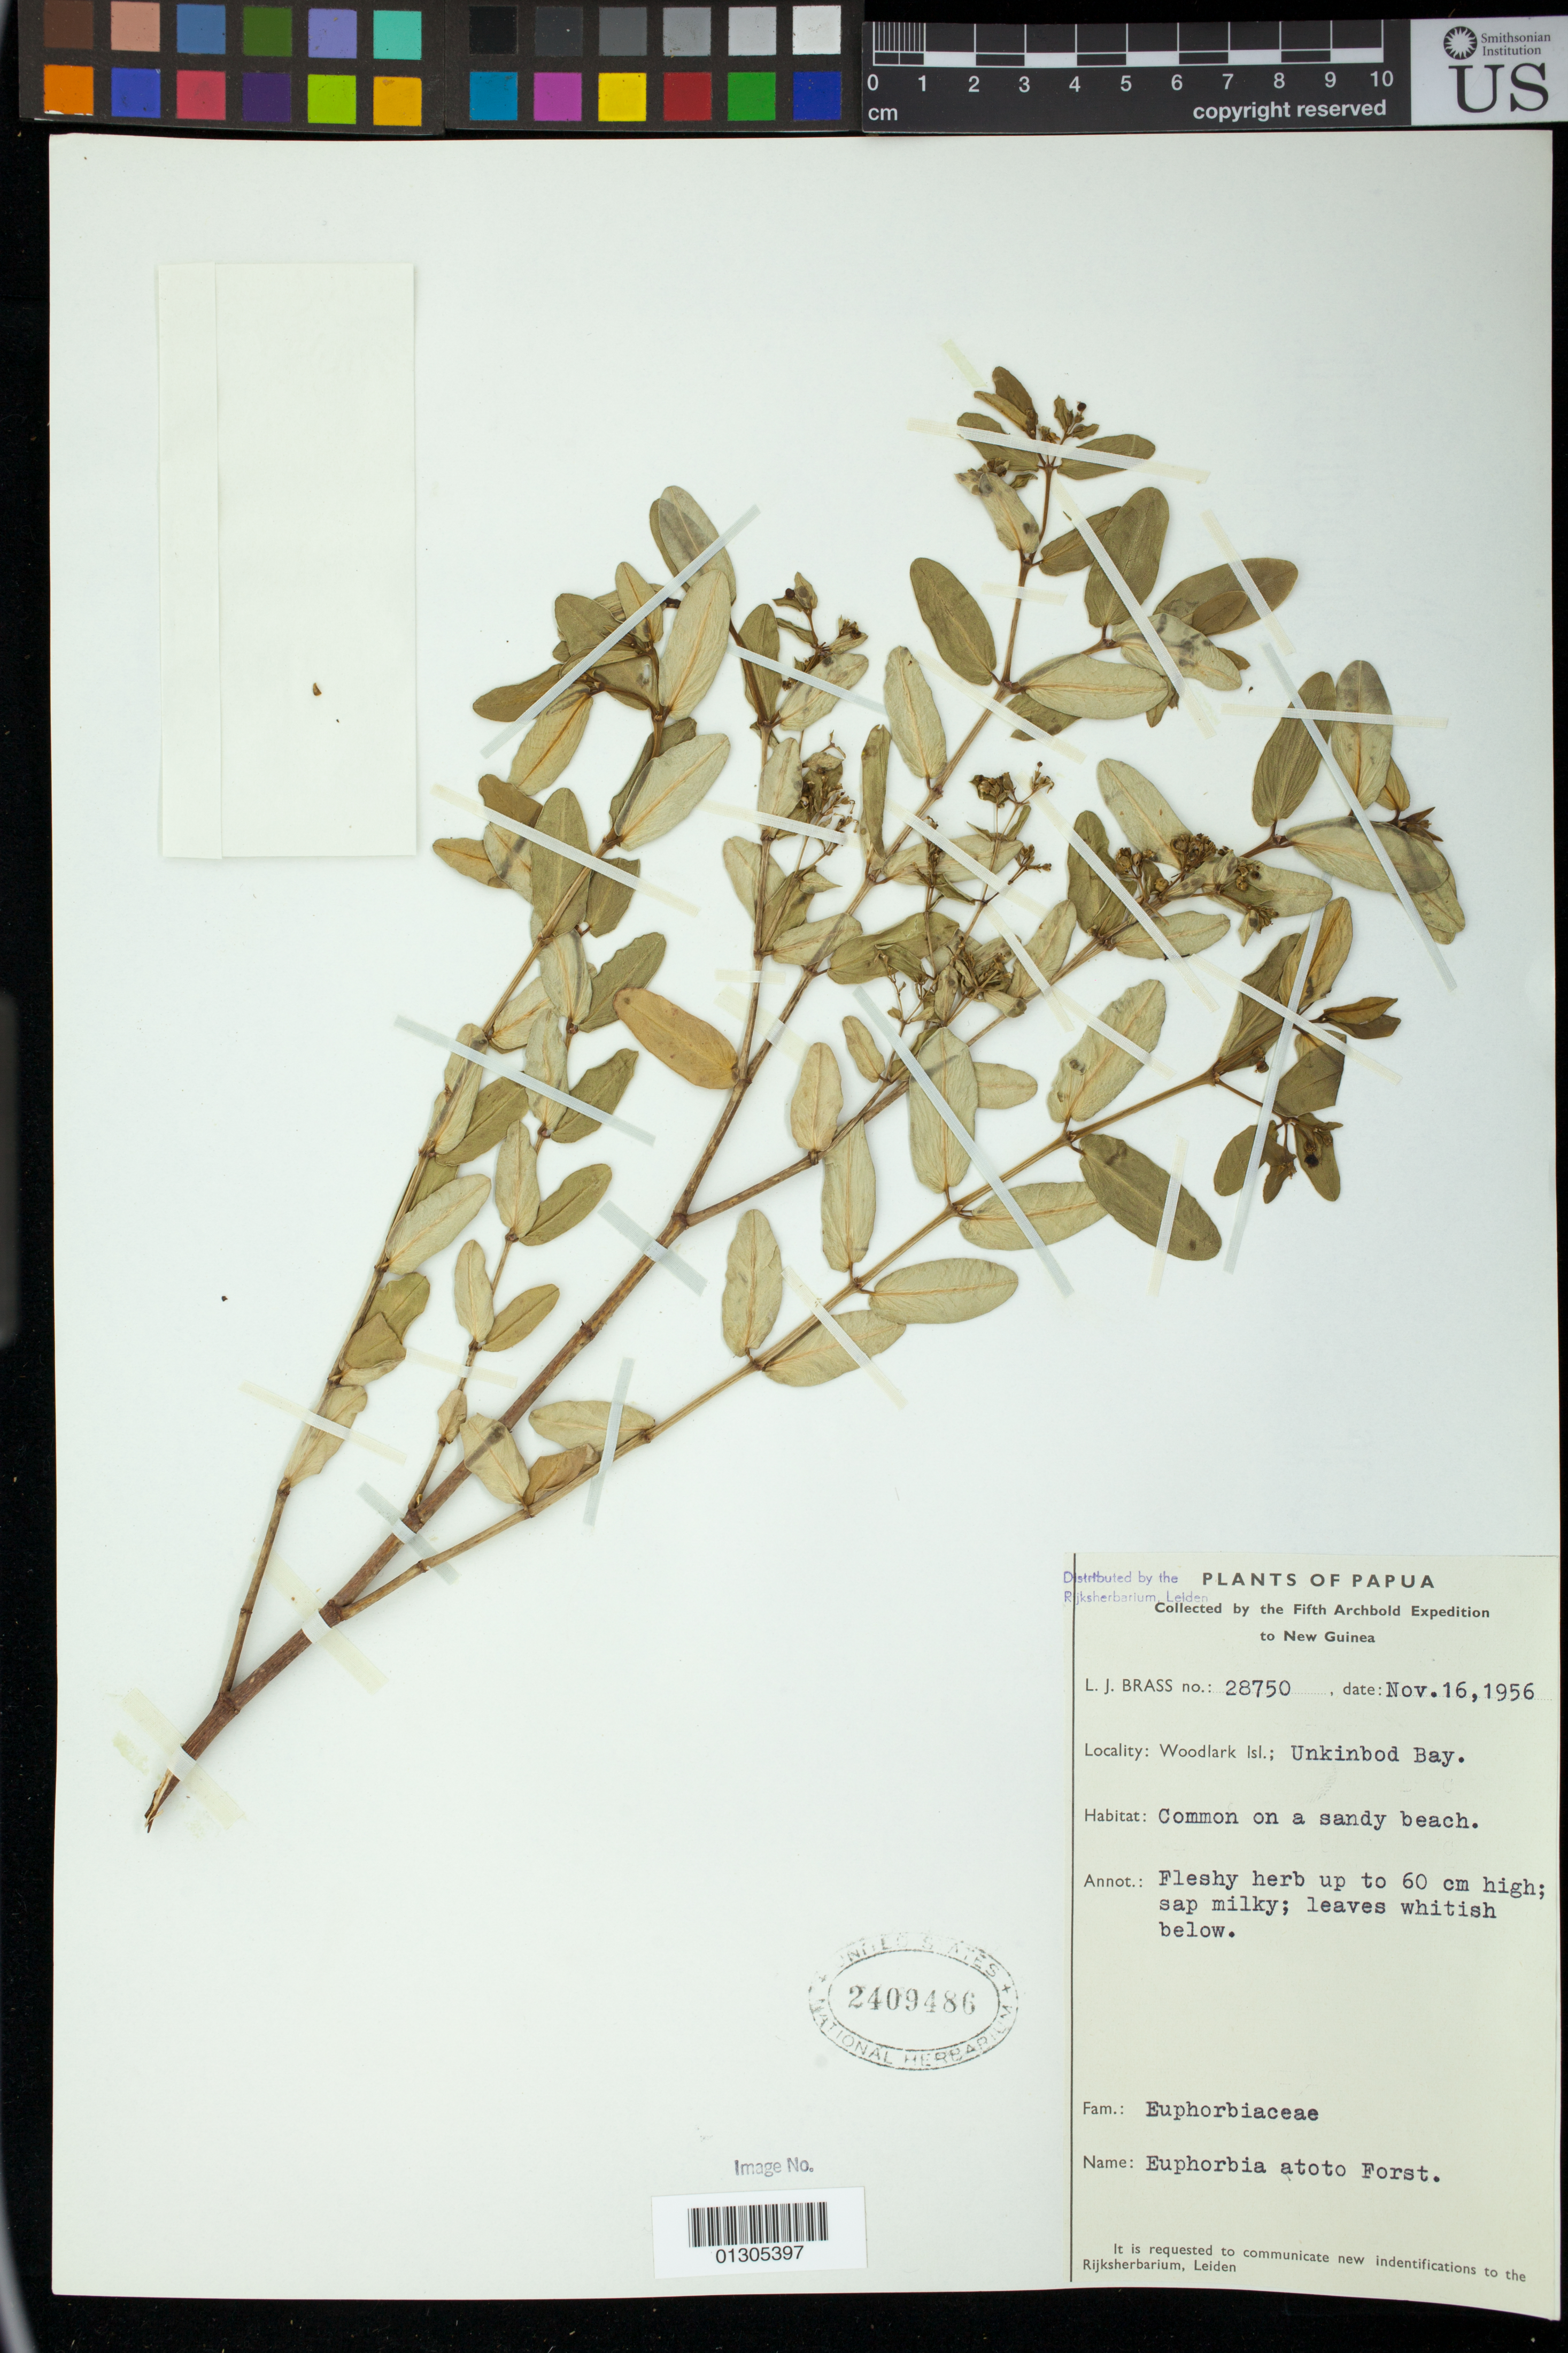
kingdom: Plantae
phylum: Tracheophyta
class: Magnoliopsida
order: Malpighiales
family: Euphorbiaceae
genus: Euphorbia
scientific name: Euphorbia chamissonis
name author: (Klotzsch ex Klotzsch & Garcke) Boiss.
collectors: L. J. Brass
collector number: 28750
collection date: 1956-11-16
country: Papua New Guinea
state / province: Milne Bay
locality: Woodlark Isl. (Muyua Island); Unkinbod Bay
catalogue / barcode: US 2409486